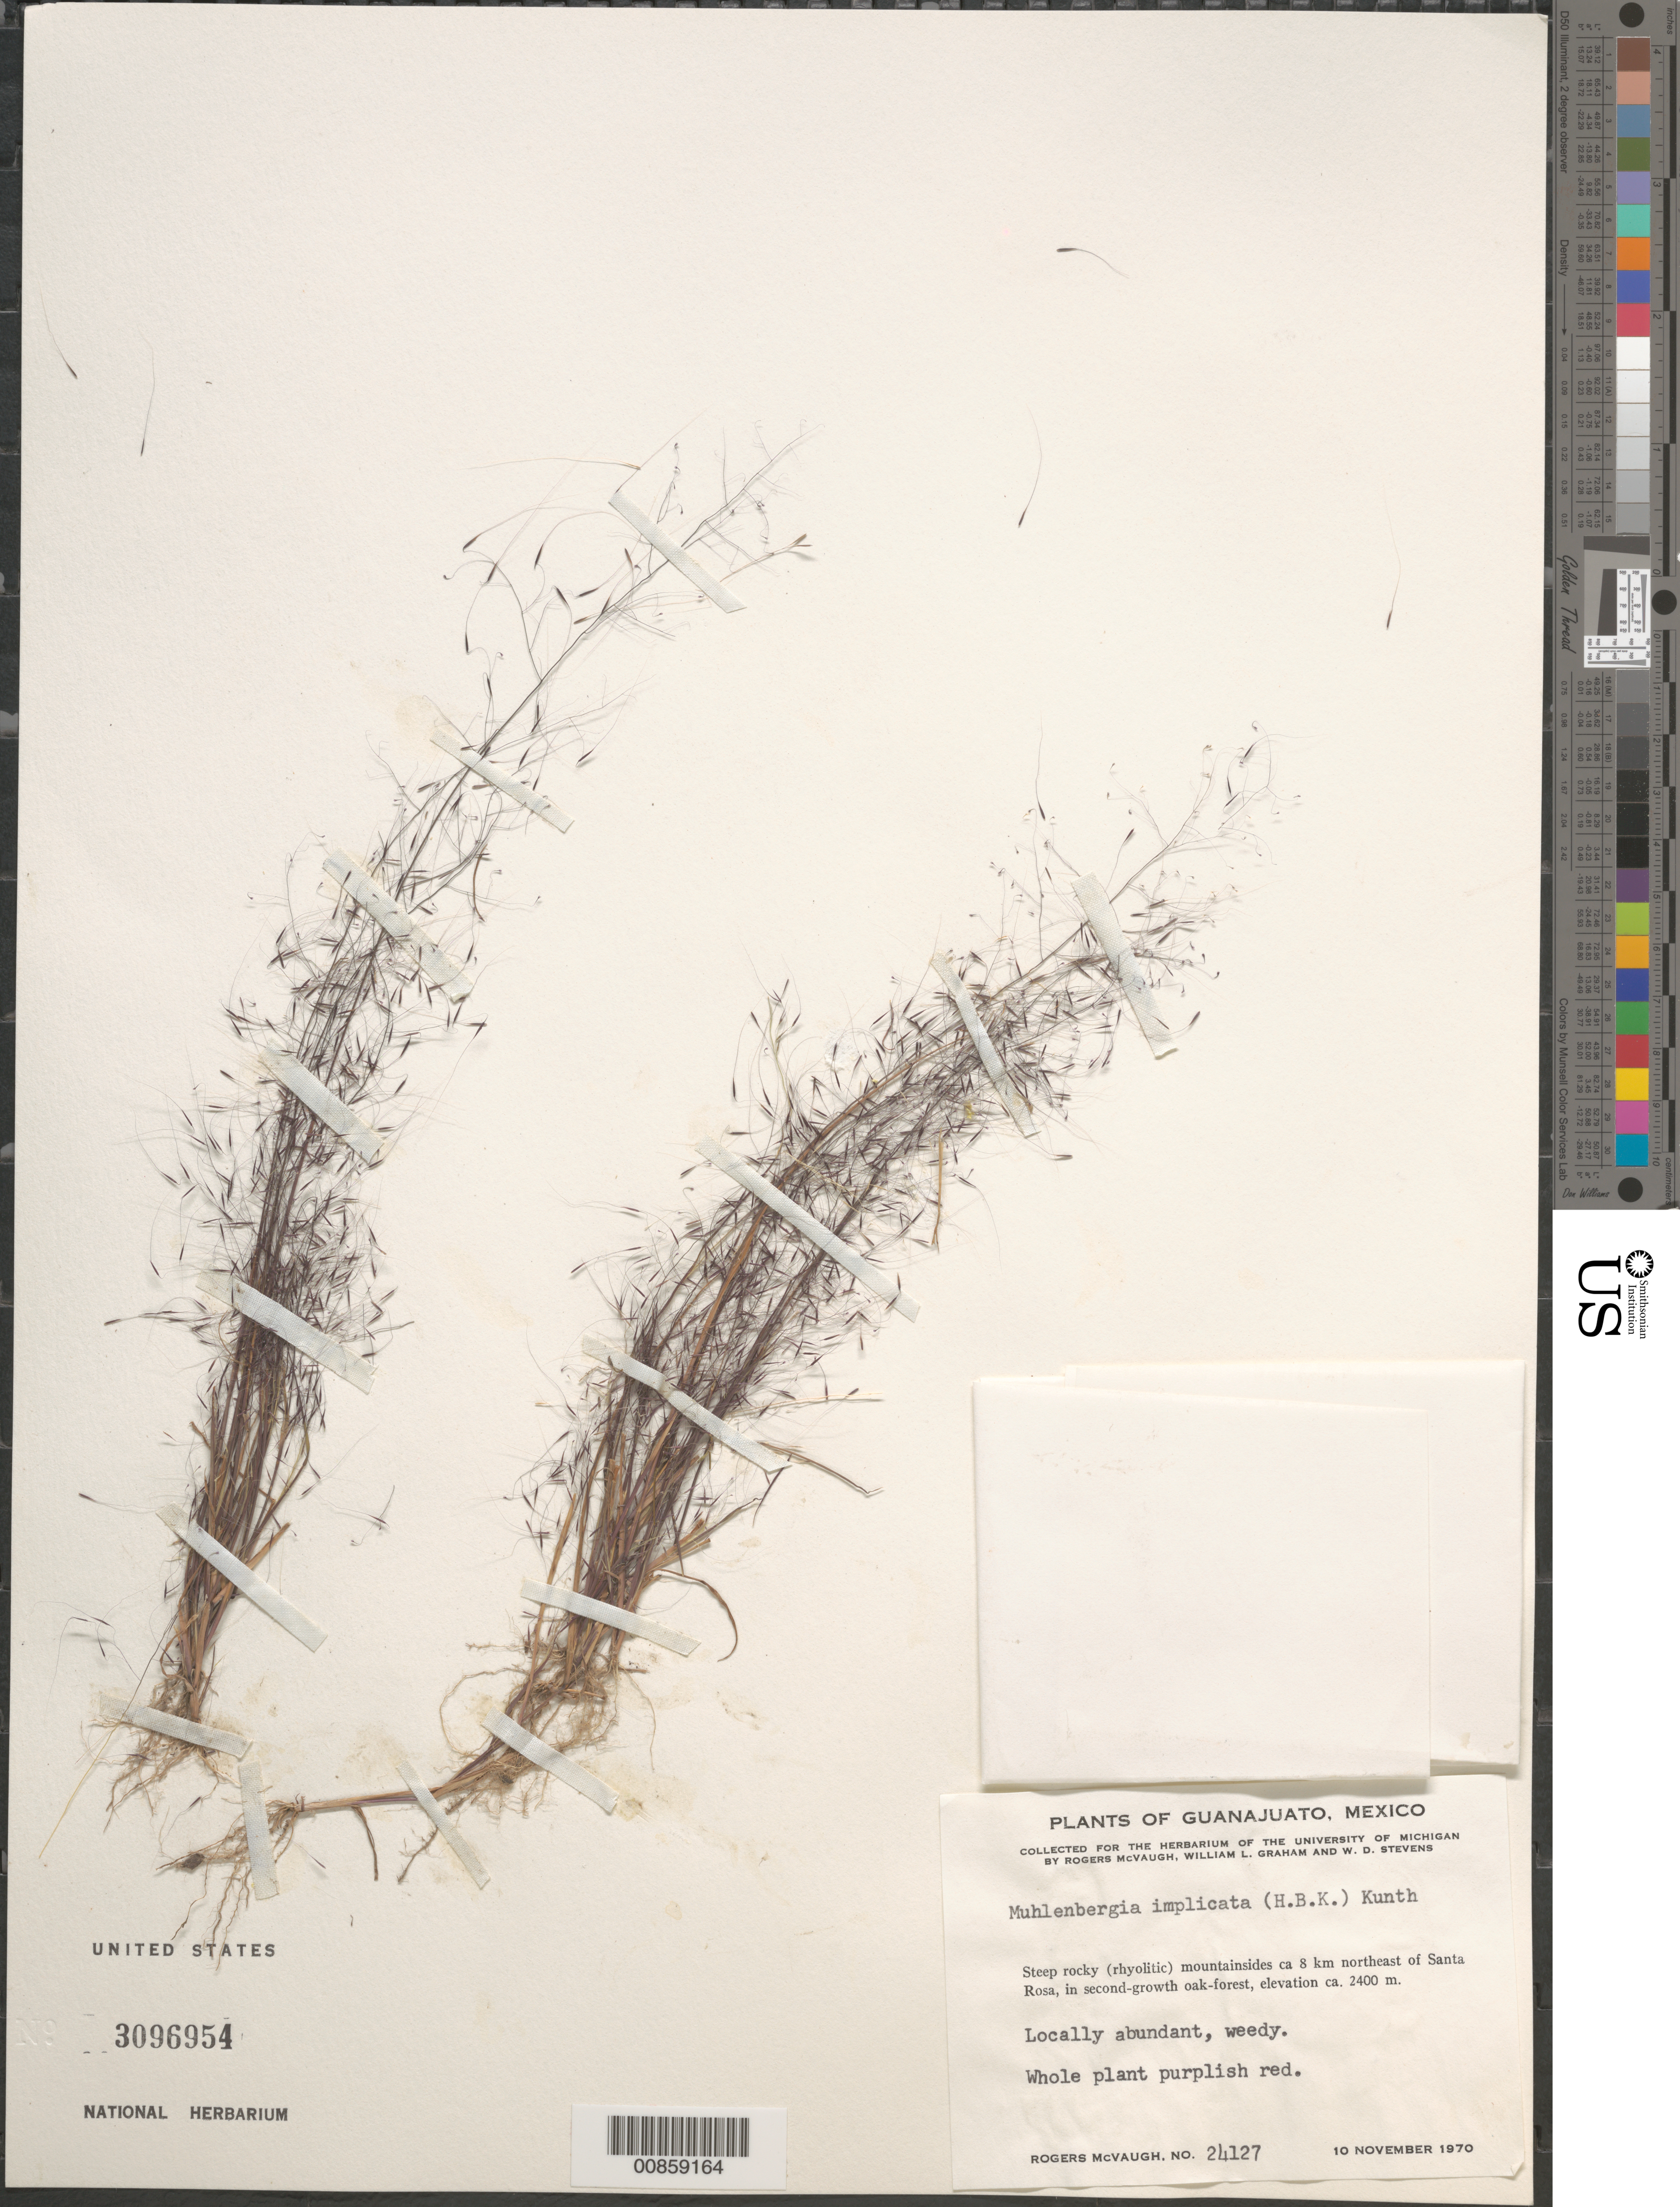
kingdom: Plantae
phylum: Tracheophyta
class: Liliopsida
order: Poales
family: Poaceae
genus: Muhlenbergia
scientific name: Muhlenbergia implicata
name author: (Kunth) Trin.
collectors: R. McVaugh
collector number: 24127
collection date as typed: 10 Nov 1970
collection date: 1970-11-10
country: Mexico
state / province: Guanajuato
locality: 8 km NE of Santa Rosa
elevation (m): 2400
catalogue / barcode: US 3096954